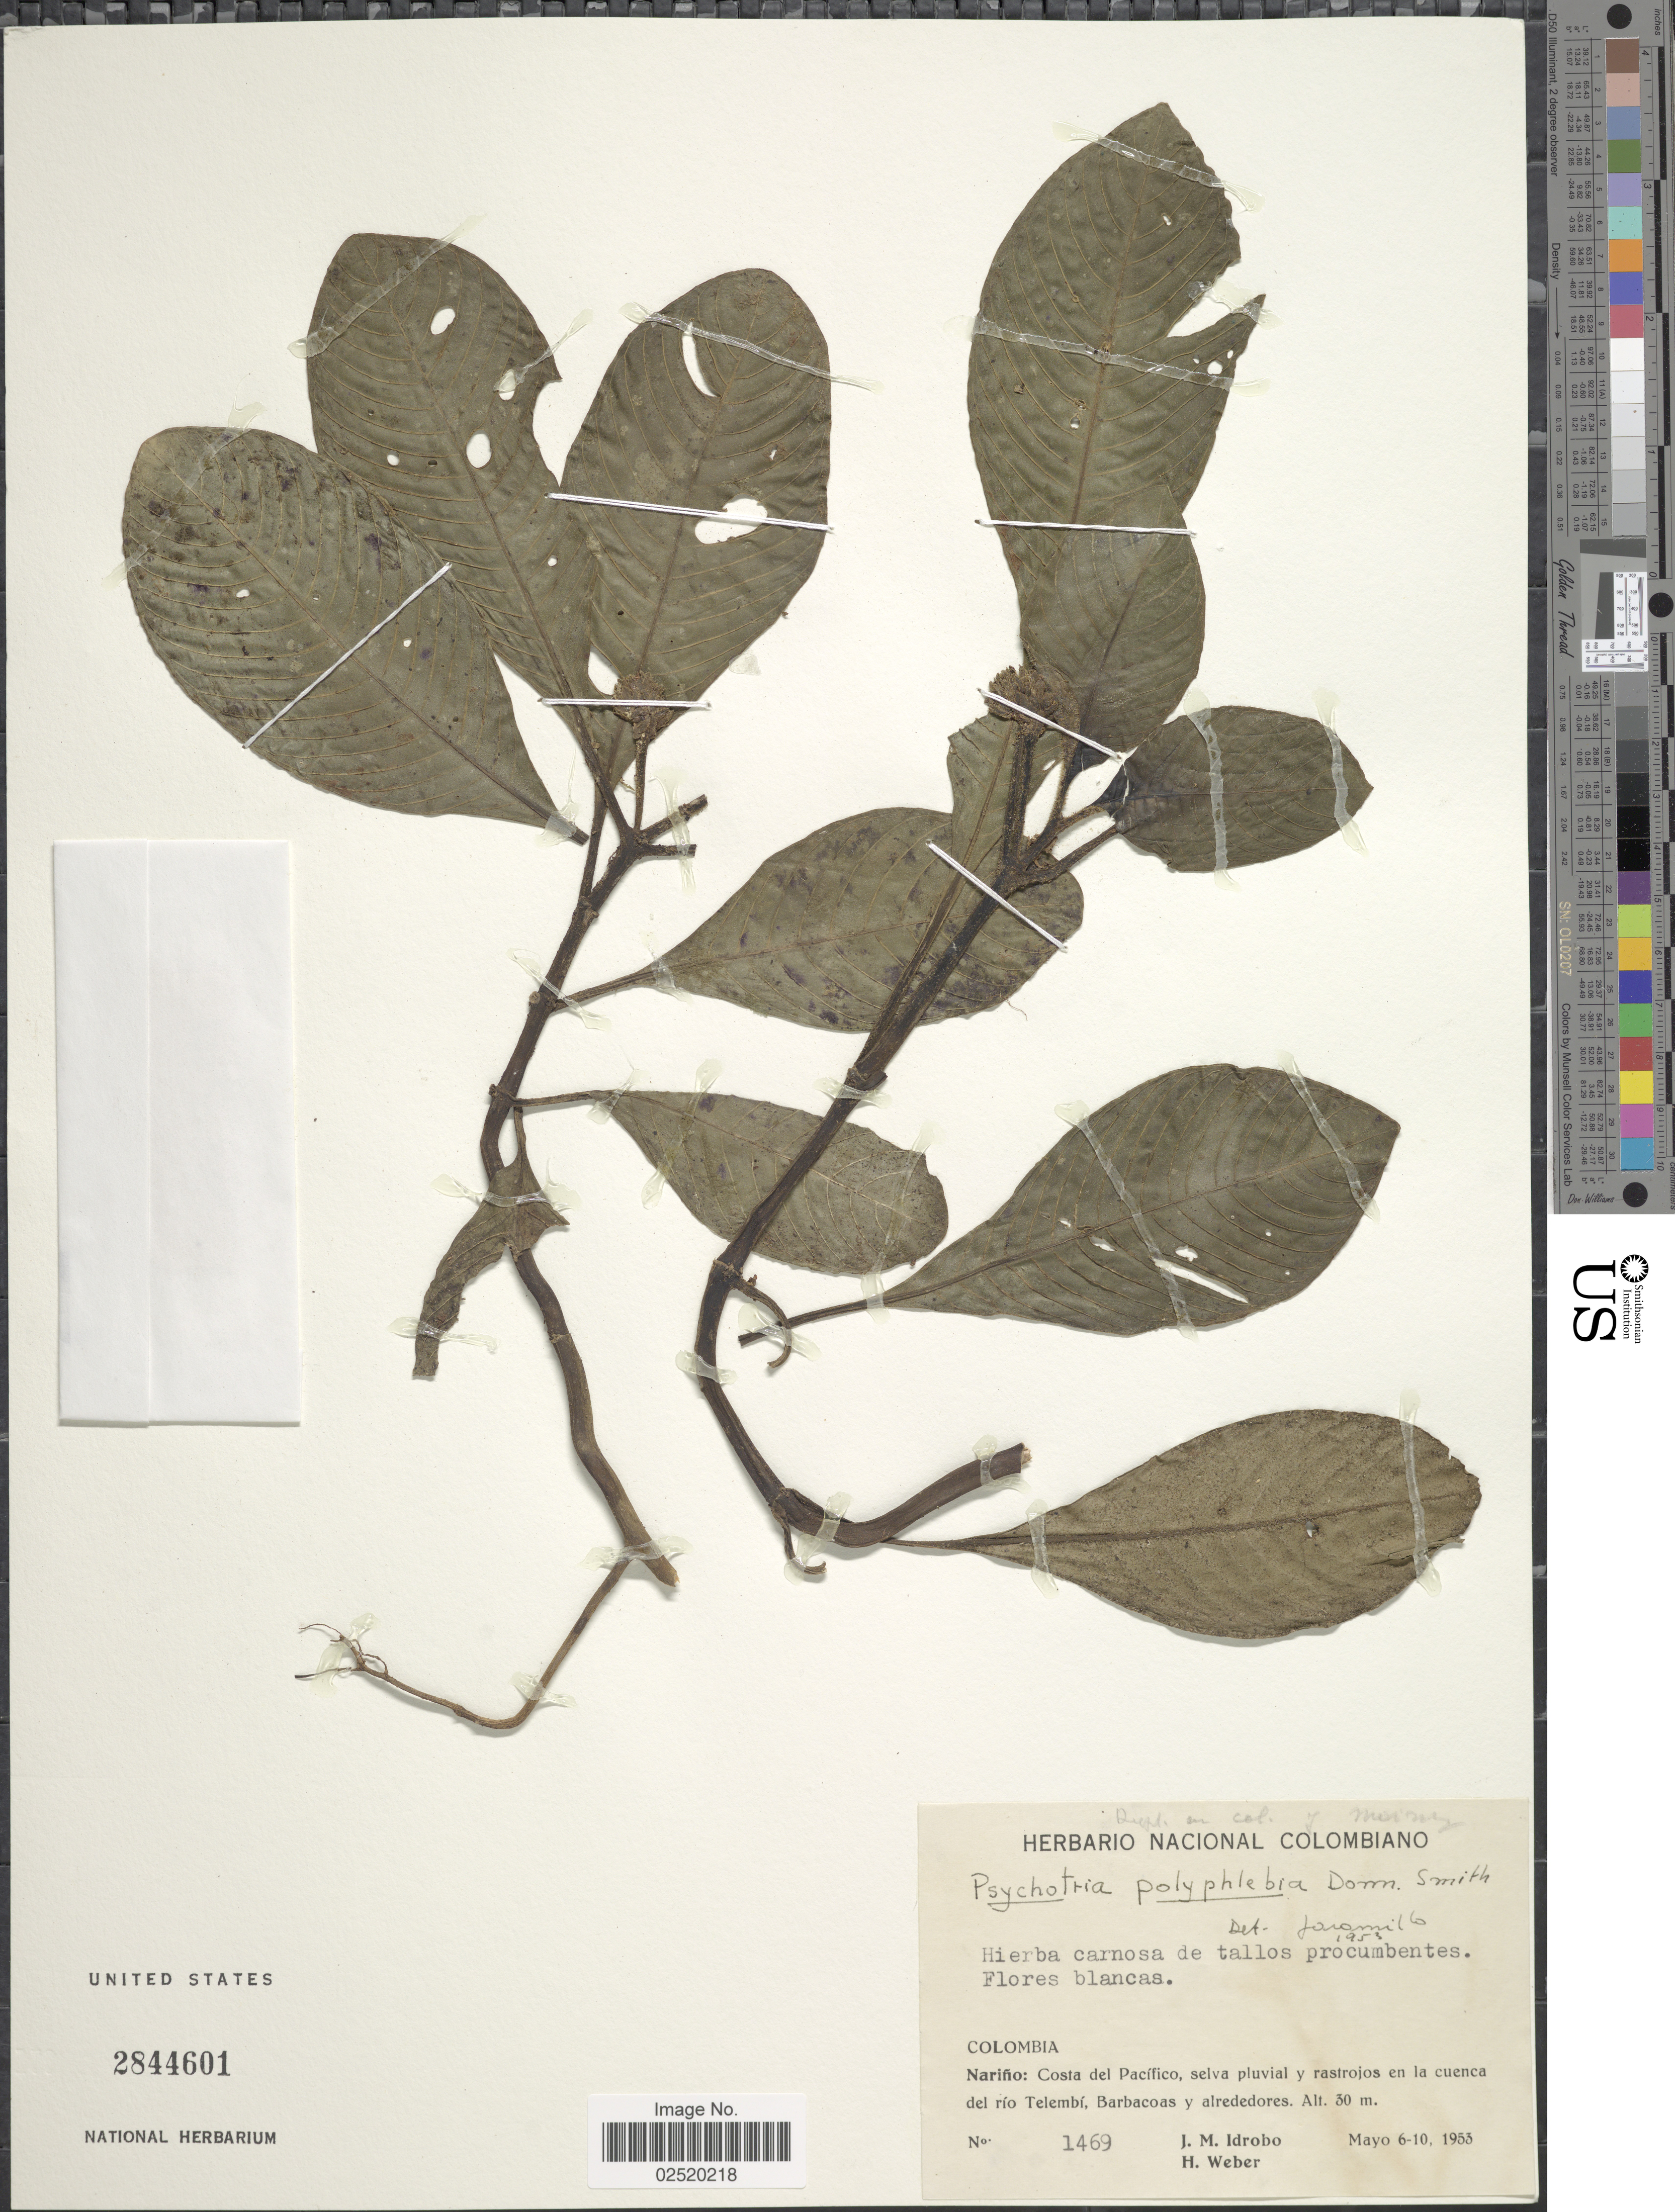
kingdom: Plantae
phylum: Tracheophyta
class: Magnoliopsida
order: Gentianales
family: Rubiaceae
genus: Psychotria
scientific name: Psychotria polyphlebia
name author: Donn. Sm.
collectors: J. M. Idrobo & H. Weber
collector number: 1469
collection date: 1953-05-06/1953-05-10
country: Colombia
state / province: Nariño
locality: Colombia, Narino: Costa del Pacifico, selva pluvial y rastrojos en la cuenca del rio Telembi, Barbacoas y alrededores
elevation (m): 30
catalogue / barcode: US 2844601